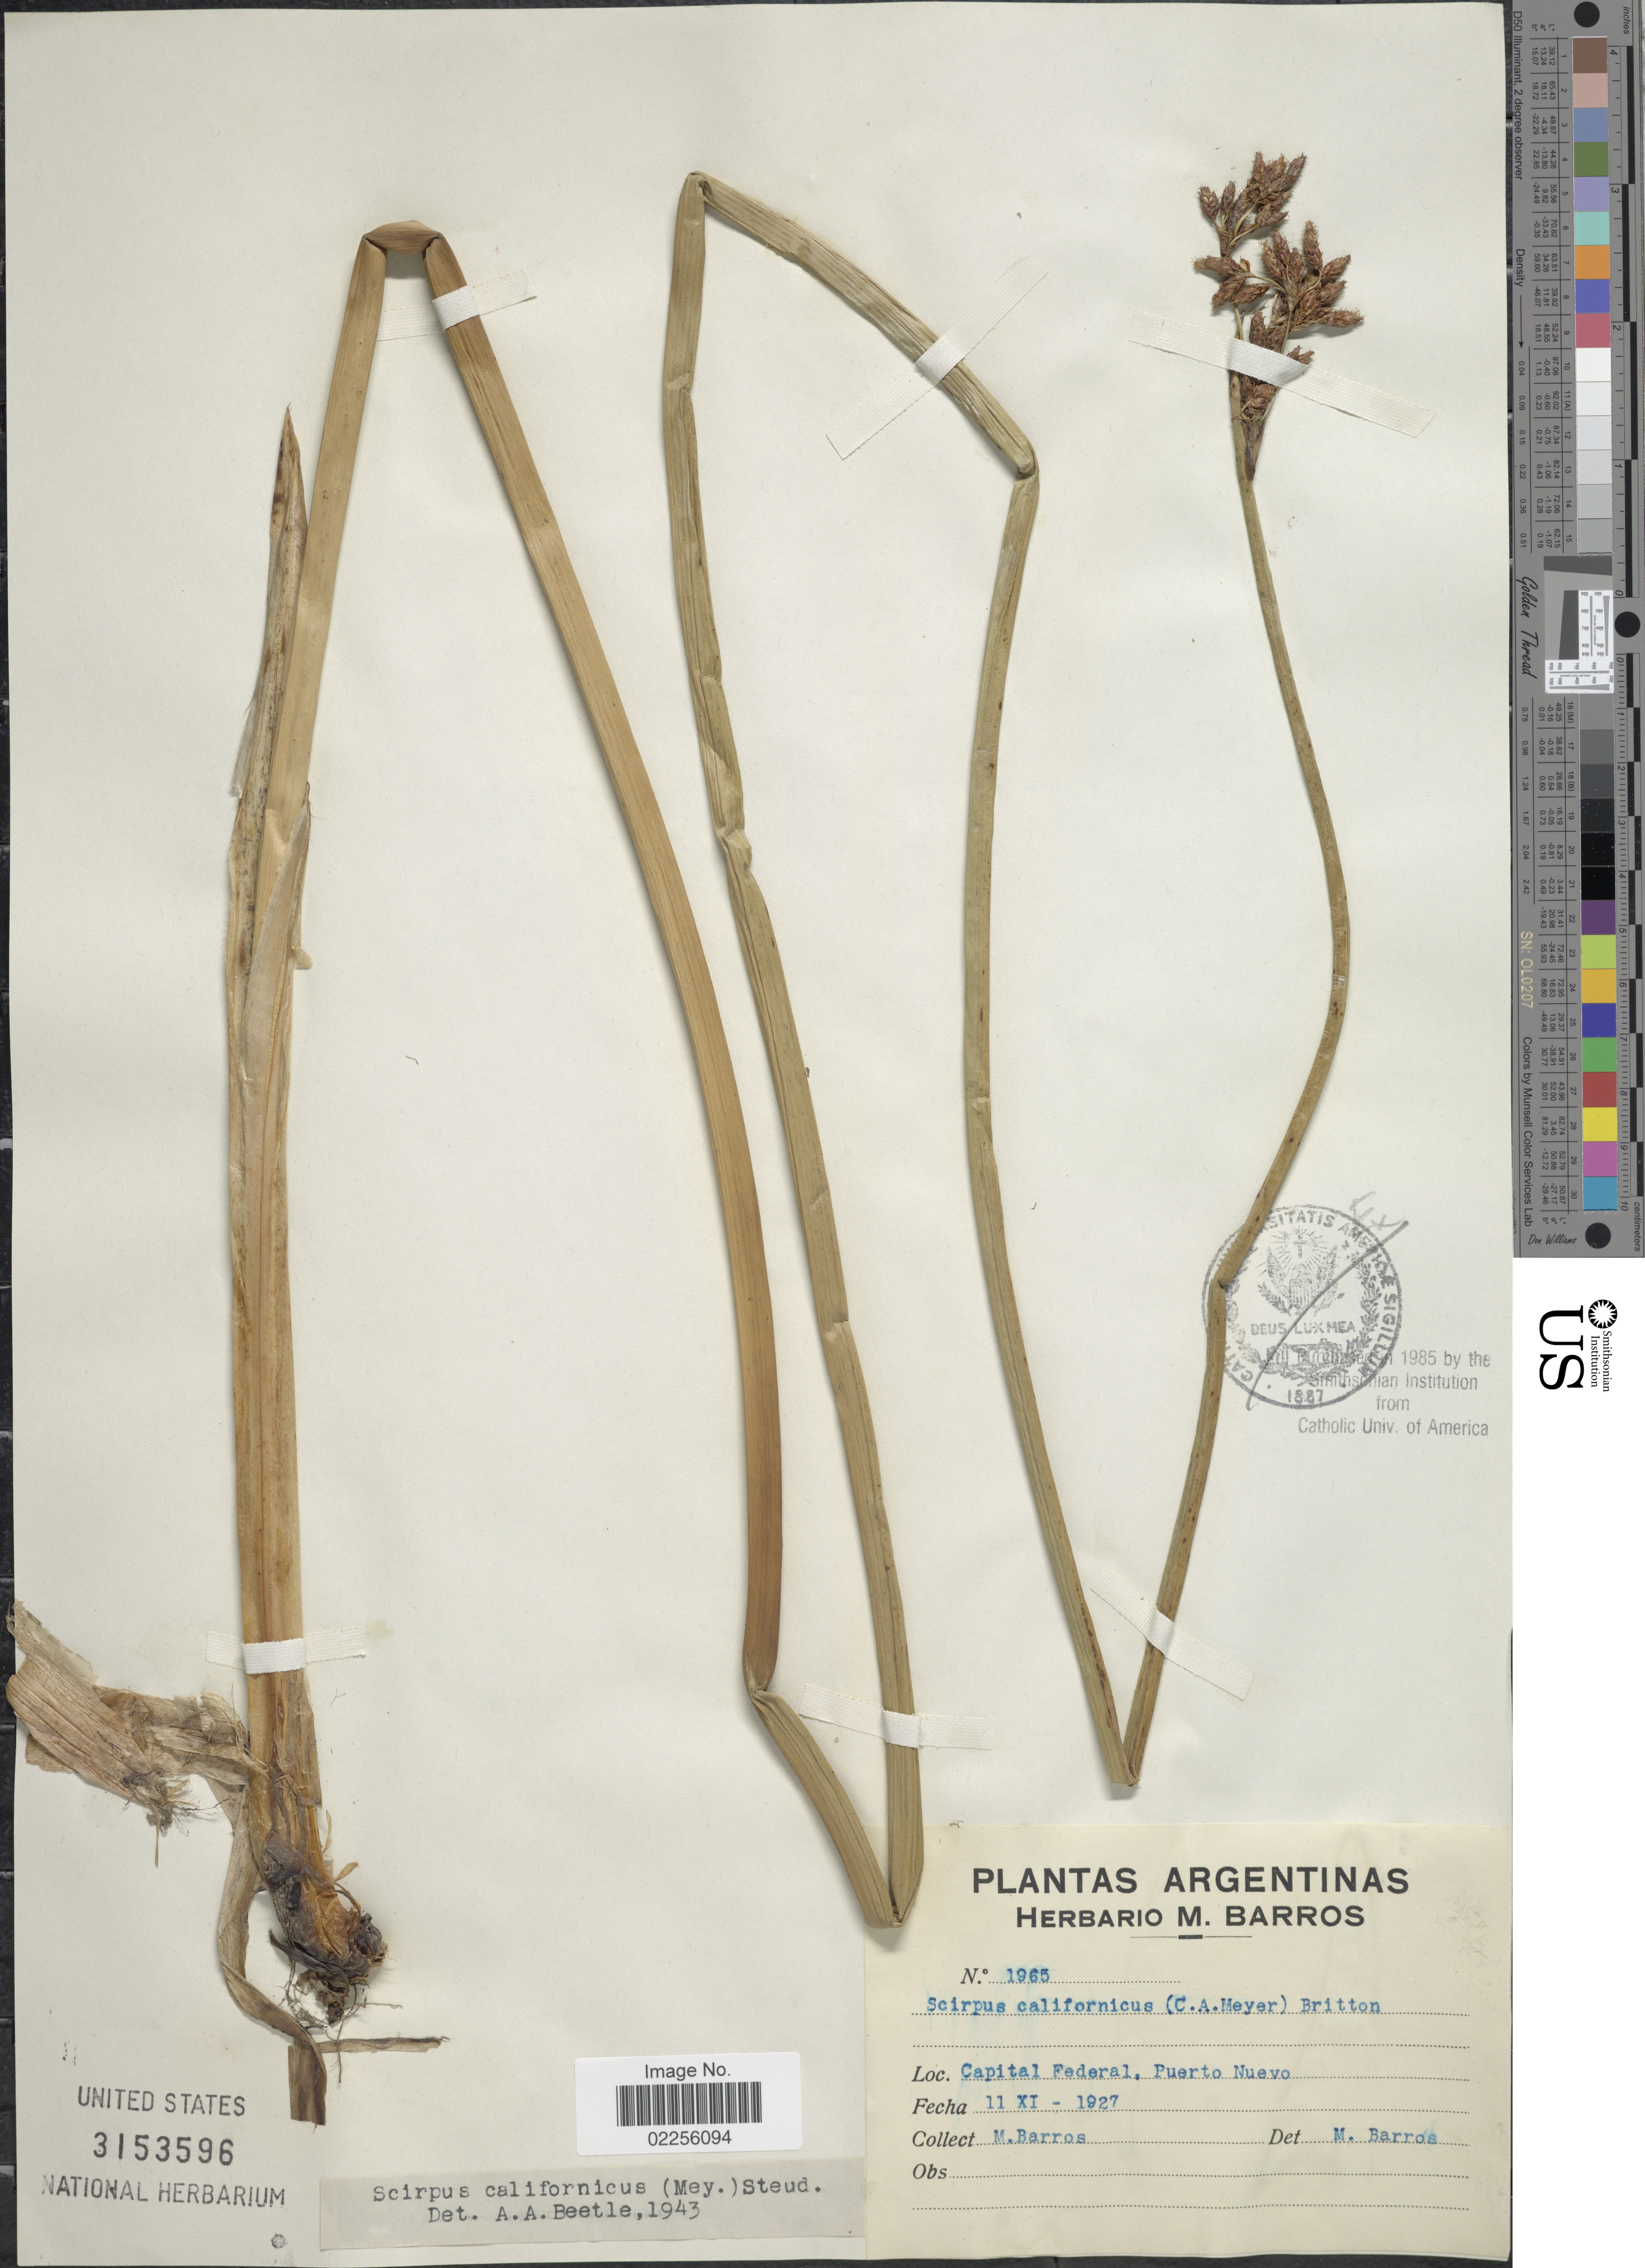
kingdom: Plantae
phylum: Tracheophyta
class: Liliopsida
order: Poales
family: Cyperaceae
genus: Schoenoplectus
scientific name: Schoenoplectus californicus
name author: (C.A. Mey.) Soják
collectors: M. Barros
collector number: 1965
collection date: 1927-11-11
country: Argentina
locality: Capital Federal, Puerto Nuevo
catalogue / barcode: US 3153596